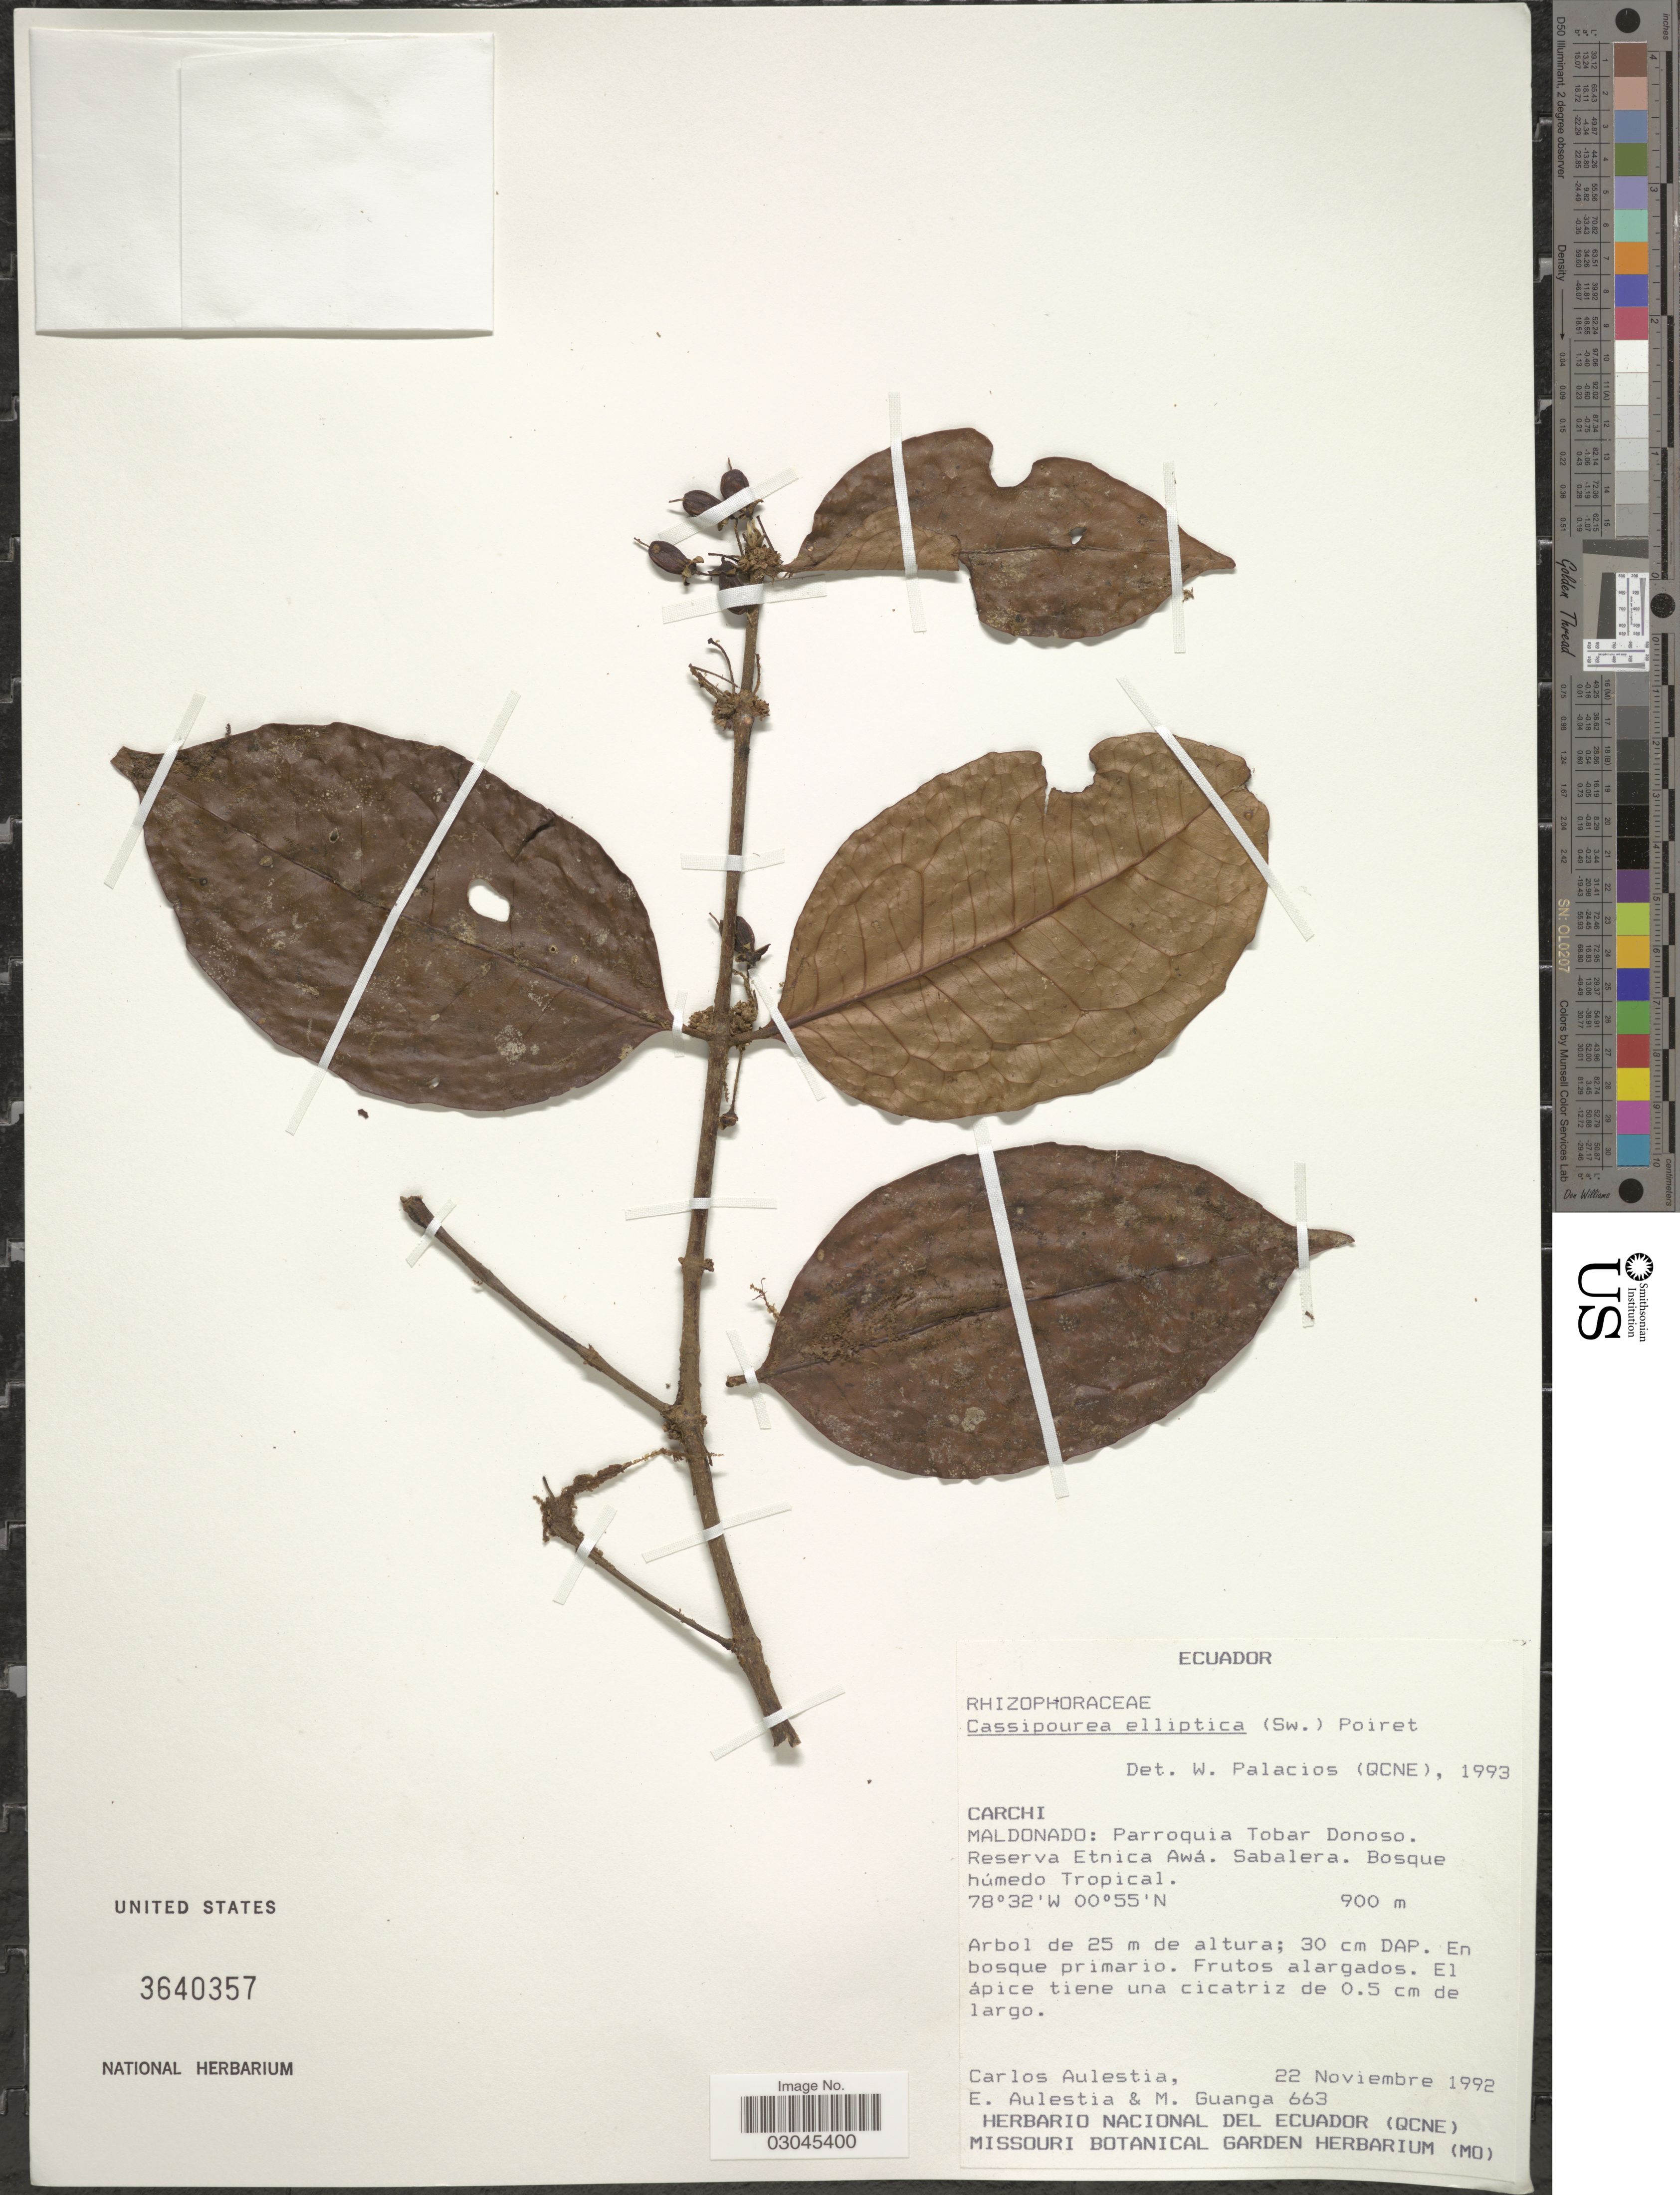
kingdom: Plantae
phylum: Tracheophyta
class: Magnoliopsida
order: Malpighiales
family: Rhizophoraceae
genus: Cassipourea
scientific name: Cassipourea elliptica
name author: (Sw.) Poir.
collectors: C. Aulestia, E. Aulestia & M. Guanga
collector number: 663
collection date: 1992-11-22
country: Ecuador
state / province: Carchi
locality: Maldonado: Parroquia Tobar Donoso. Reserva Etnica Awá. Sabalera.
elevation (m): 900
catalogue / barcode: US 3640357